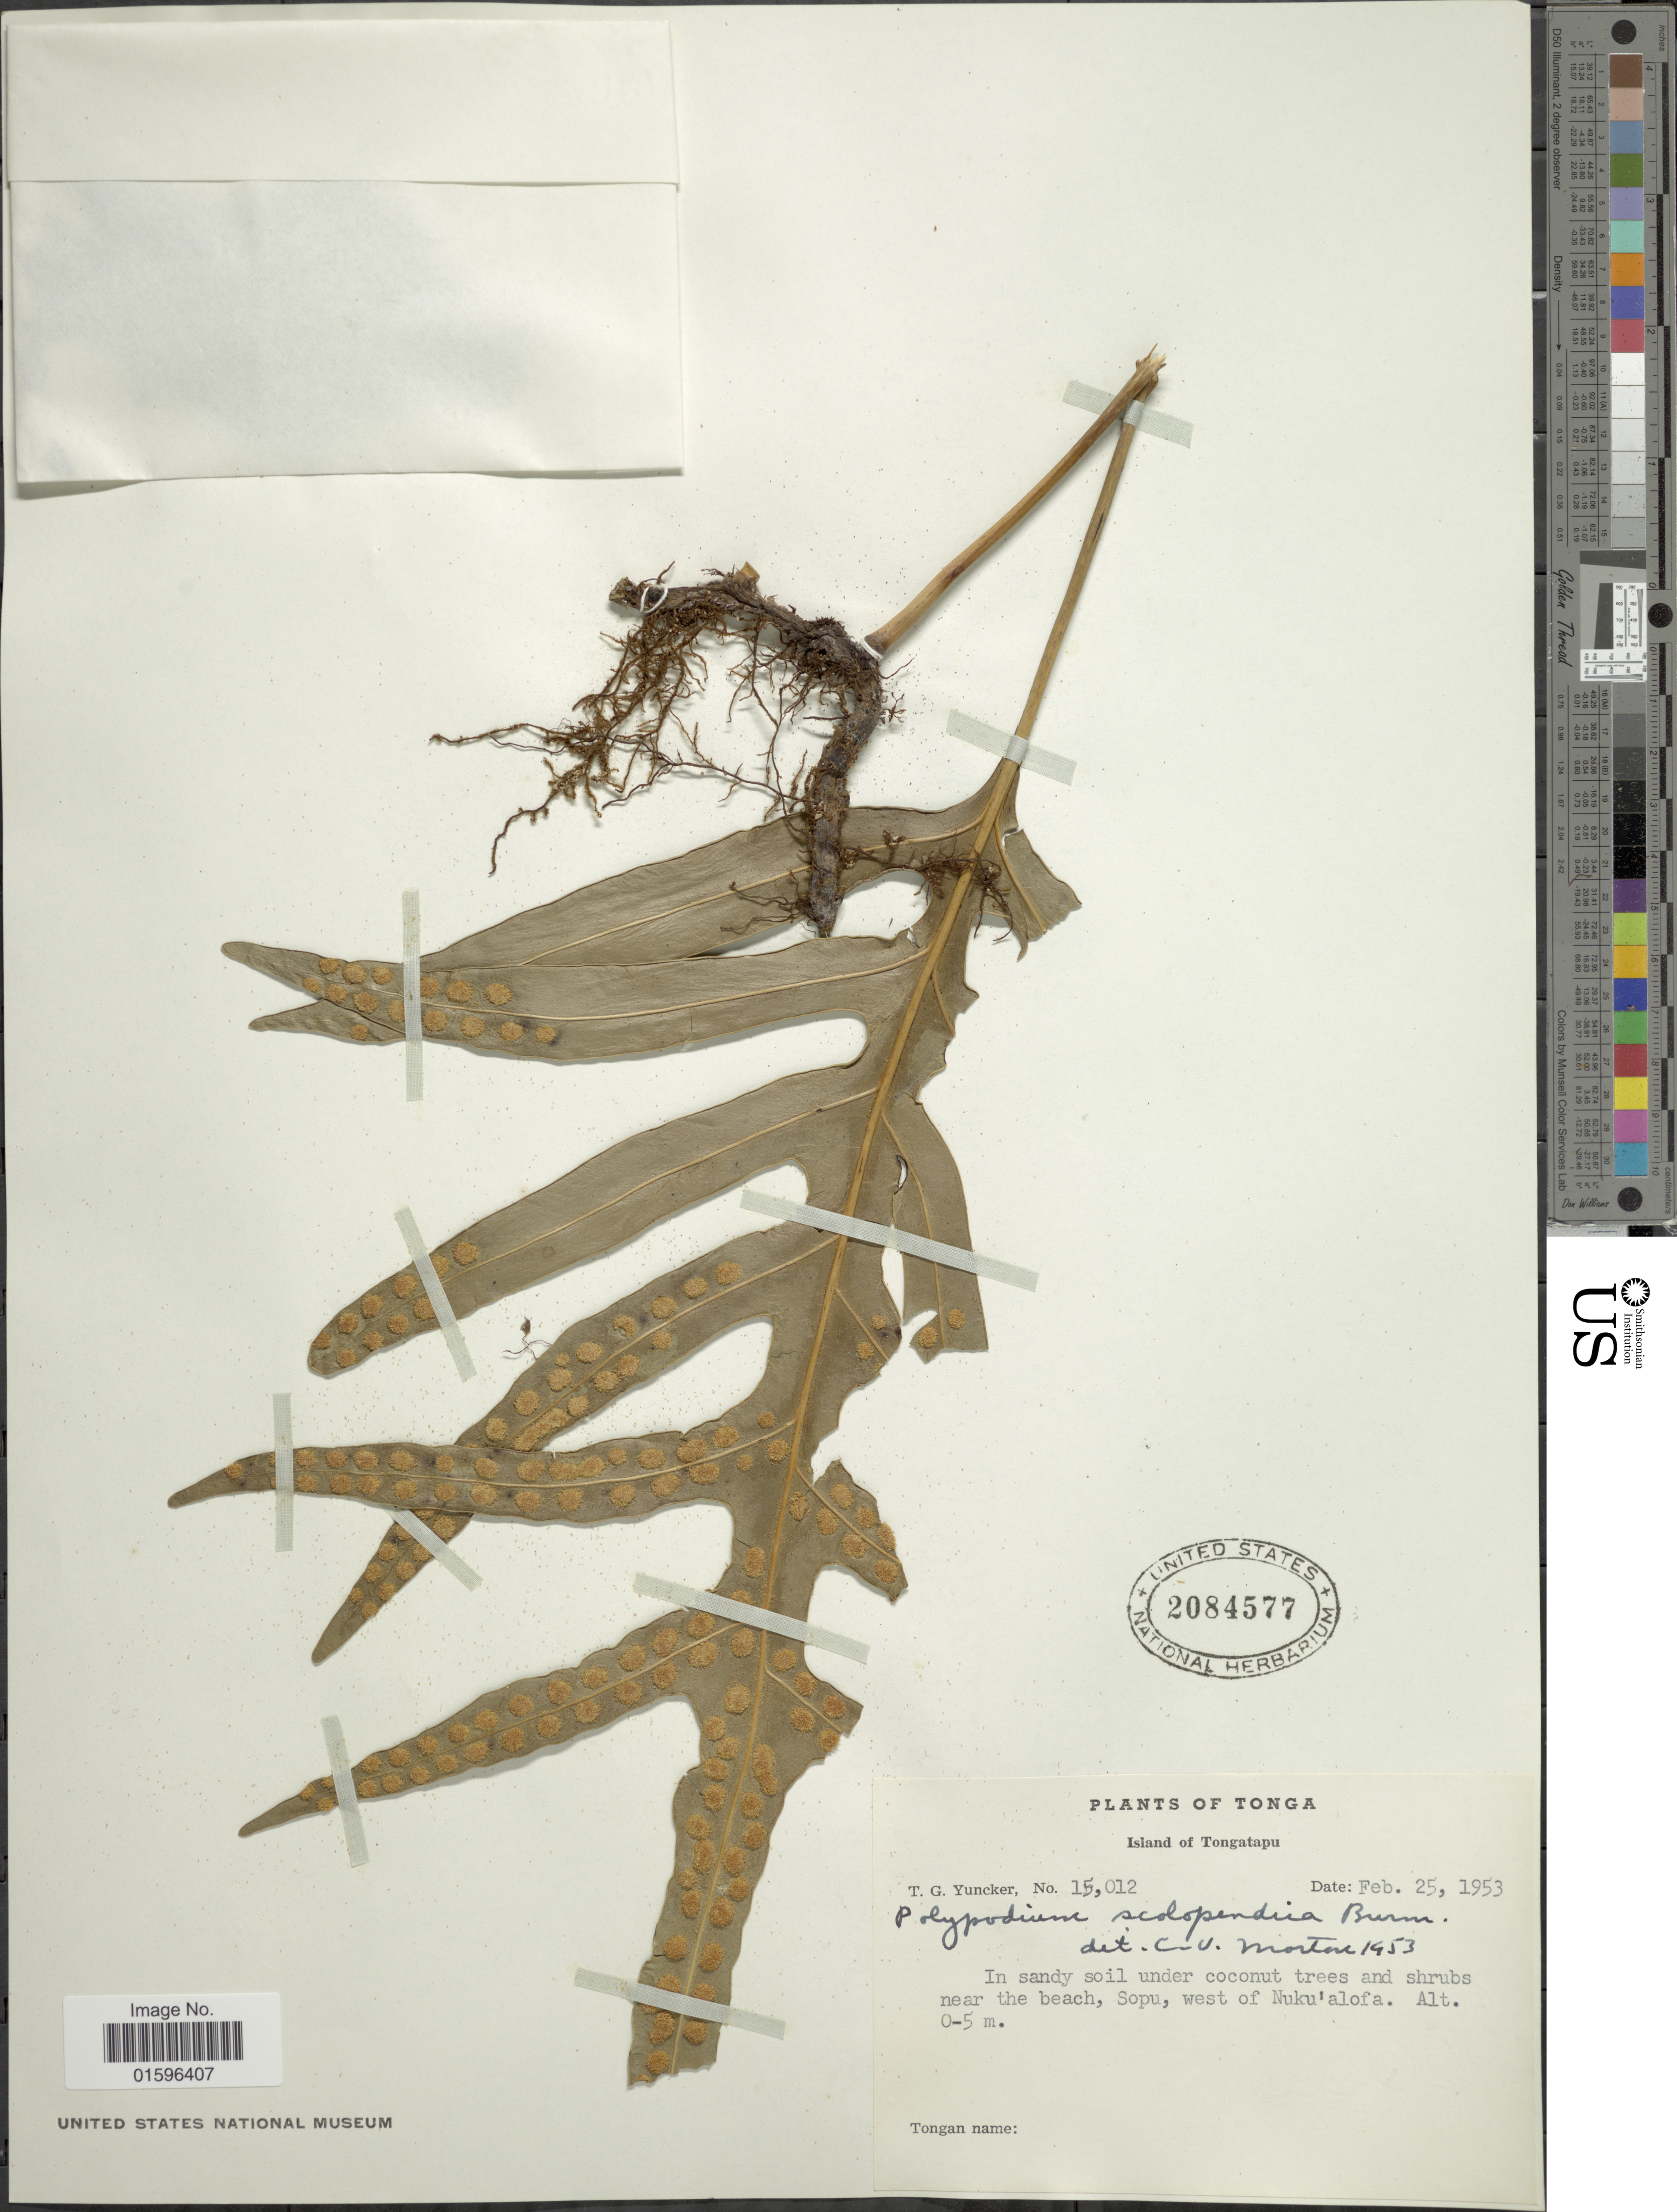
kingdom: Plantae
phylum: Tracheophyta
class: Polypodiopsida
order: Polypodiales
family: Polypodiaceae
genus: Polypodium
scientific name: Polypodium scolopendria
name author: Burm. f.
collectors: T. G. Yuncker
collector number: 15012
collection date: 1953-02-25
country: Tonga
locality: Tonga, Island of Tongatapu, near the beach, Sopu, west of Nuku'alofa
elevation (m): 0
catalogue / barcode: US 2084577